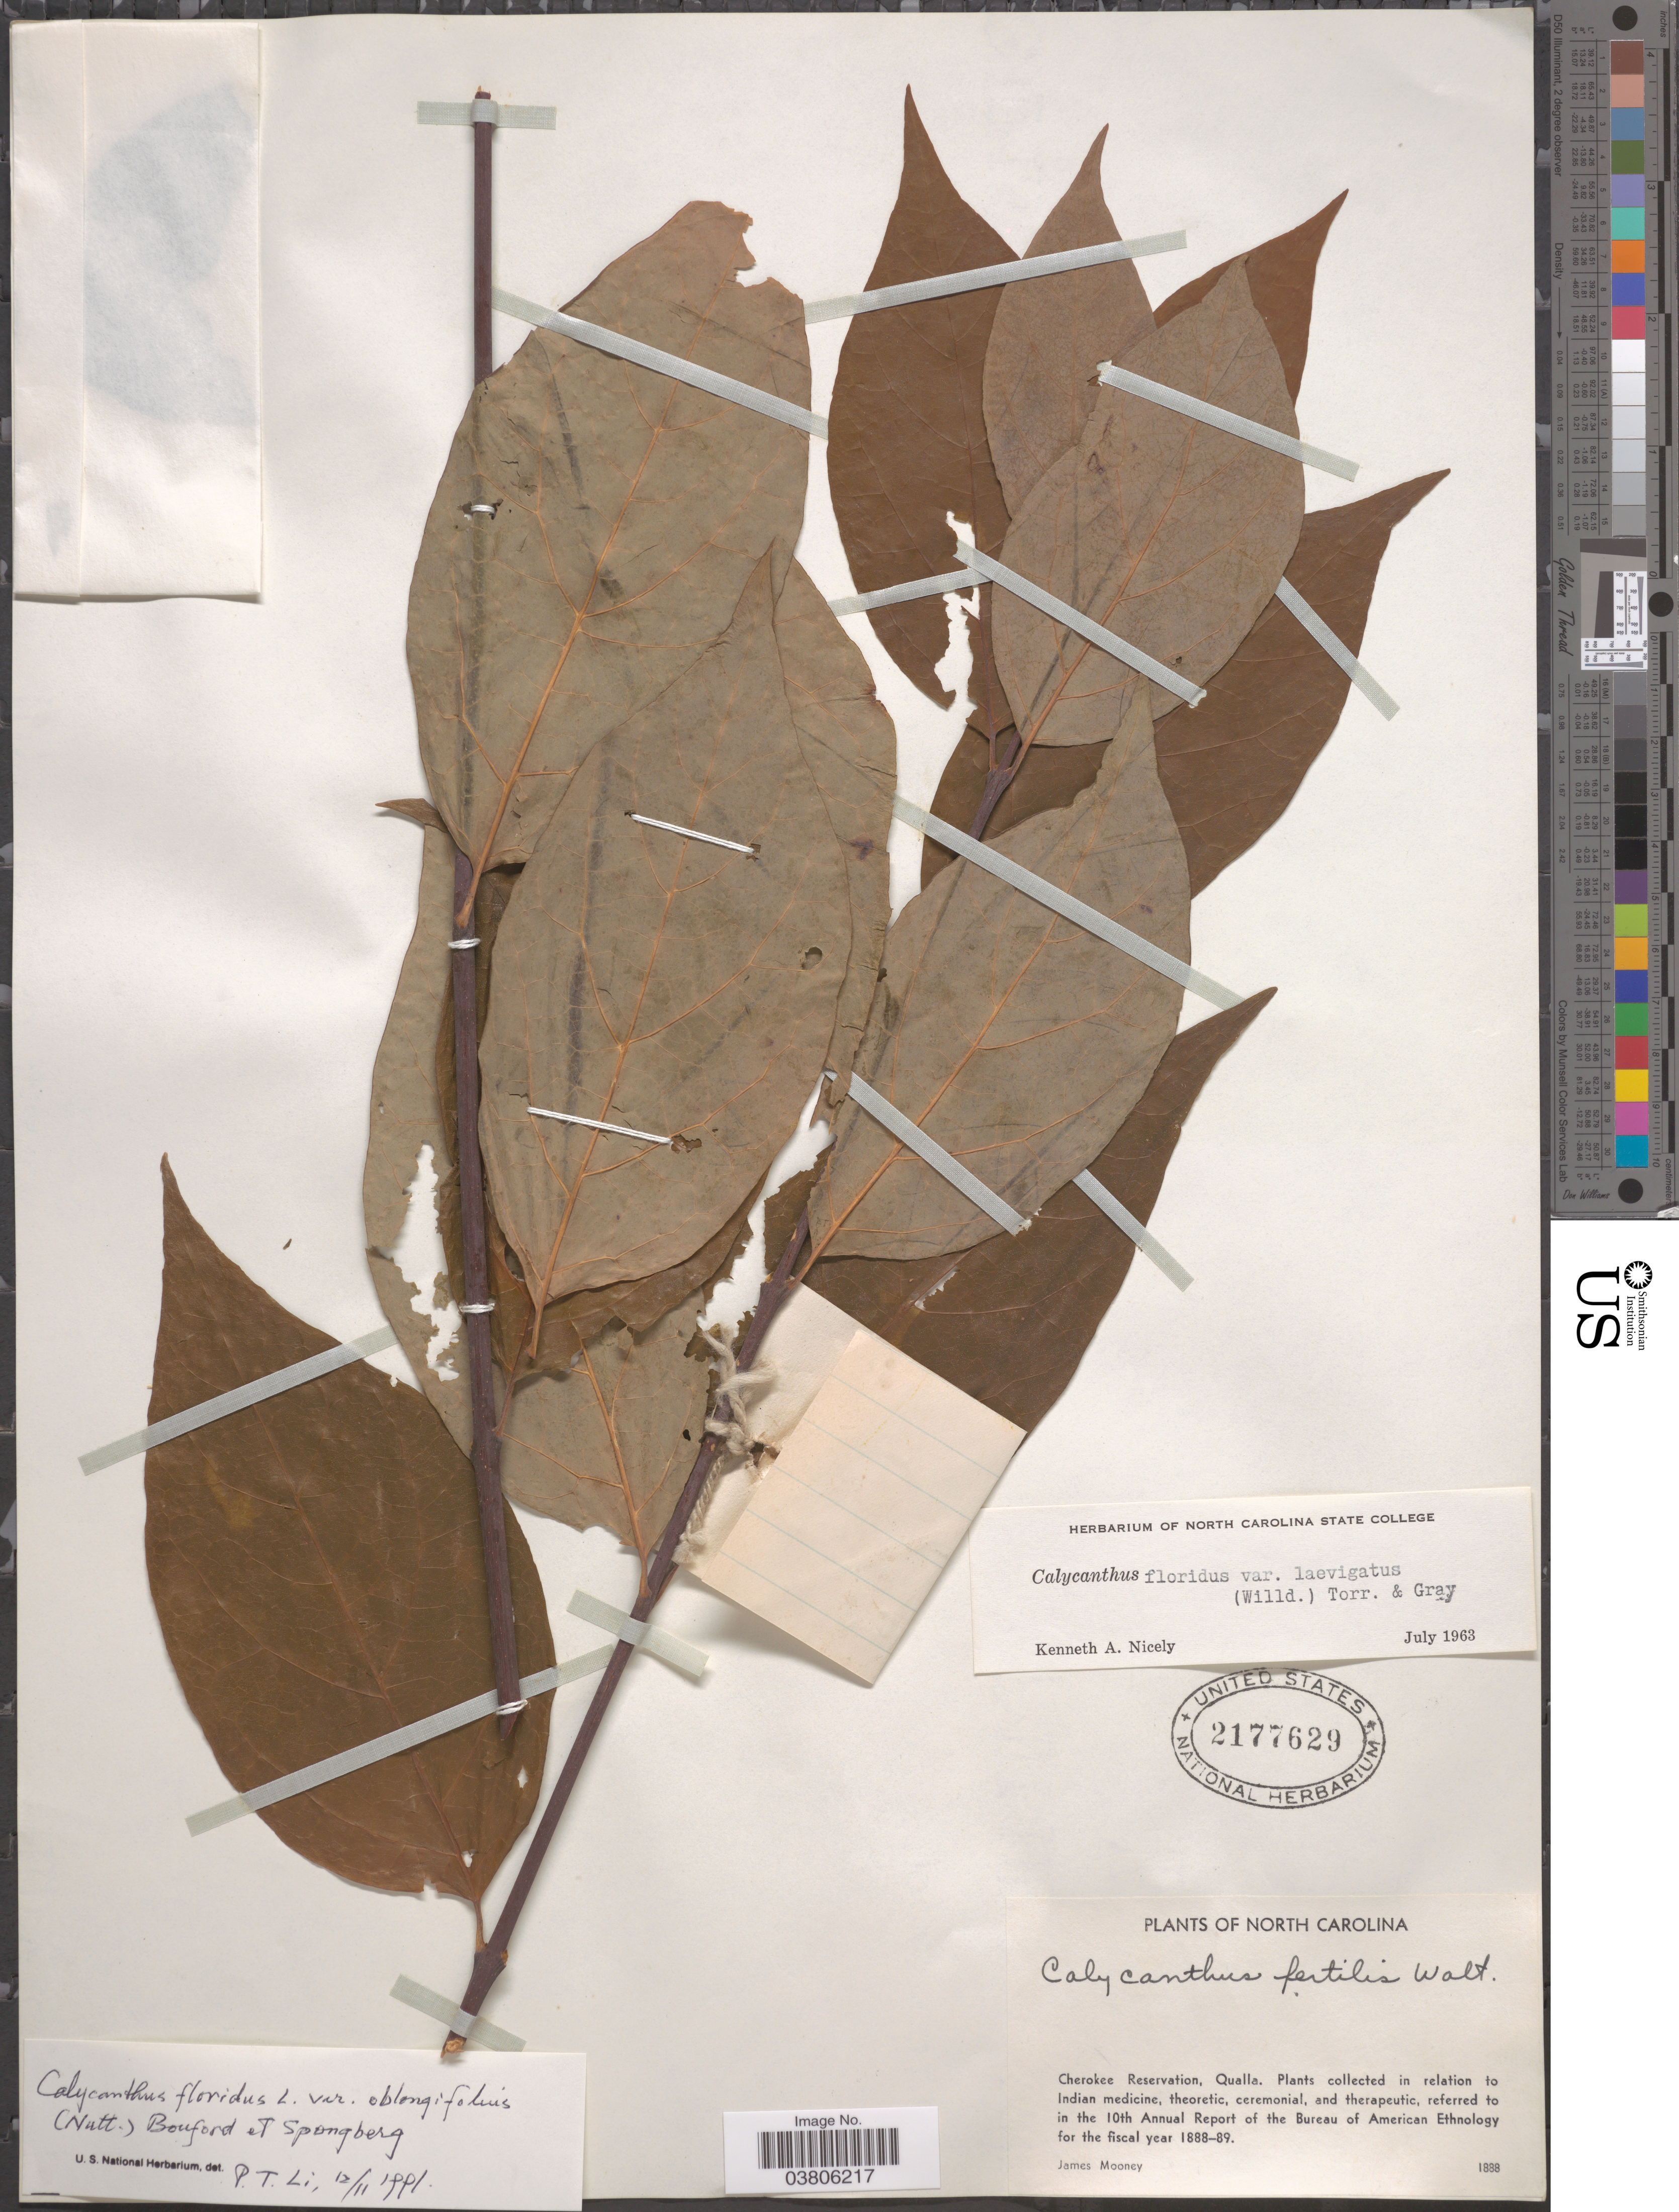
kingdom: Plantae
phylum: Tracheophyta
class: Magnoliopsida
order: Laurales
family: Calycanthaceae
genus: Calycanthus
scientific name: Calycanthus floridus var. laevigatus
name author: (Willd.) Torr. & A. Gray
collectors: J. Mooney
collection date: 1888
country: United States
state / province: North Carolina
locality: Cherokee Reservation, Qualla.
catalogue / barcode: US 2177629